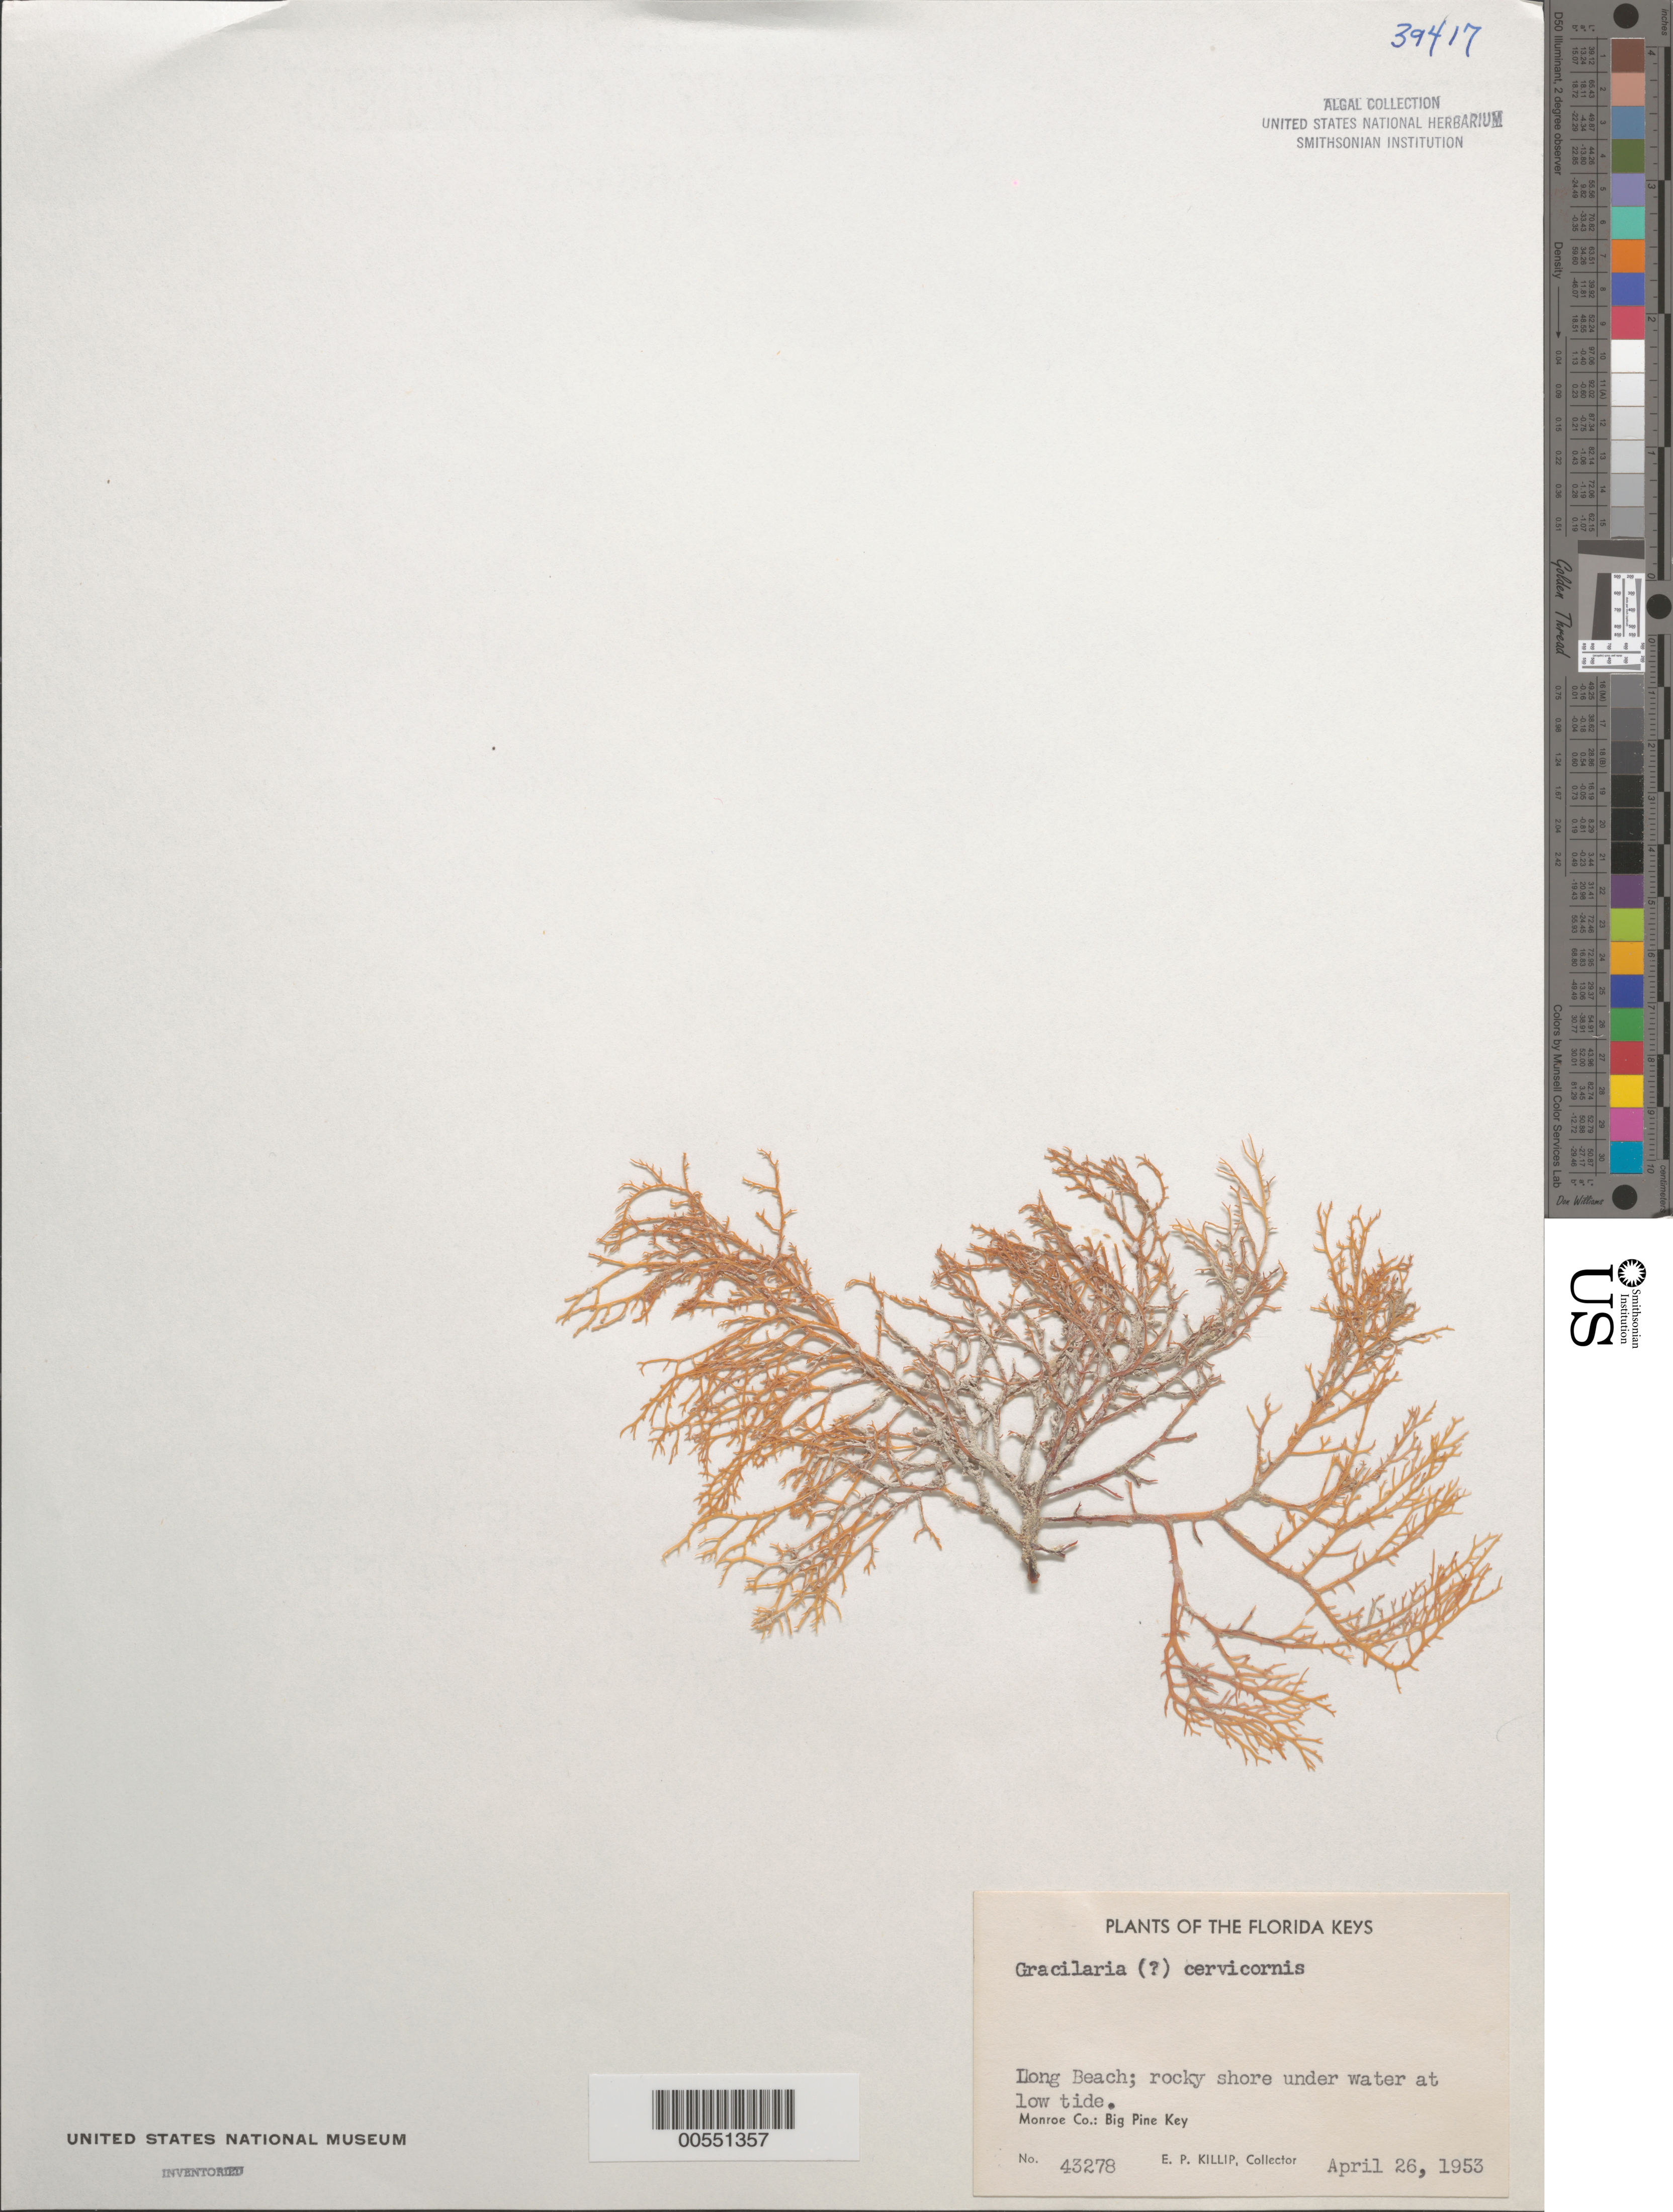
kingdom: Plantae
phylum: Rhodophyta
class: Florideophyceae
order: Gracilariales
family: Gracilariaceae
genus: Gracilaria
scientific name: Gracilaria cervicornis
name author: (Turner) J. Agardh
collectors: E. P. Killip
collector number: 43278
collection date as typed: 26 Apr 1953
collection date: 1953-04-26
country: United States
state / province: Florida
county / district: Monroe County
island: Big Pine Key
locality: Long Beach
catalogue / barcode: US 39417